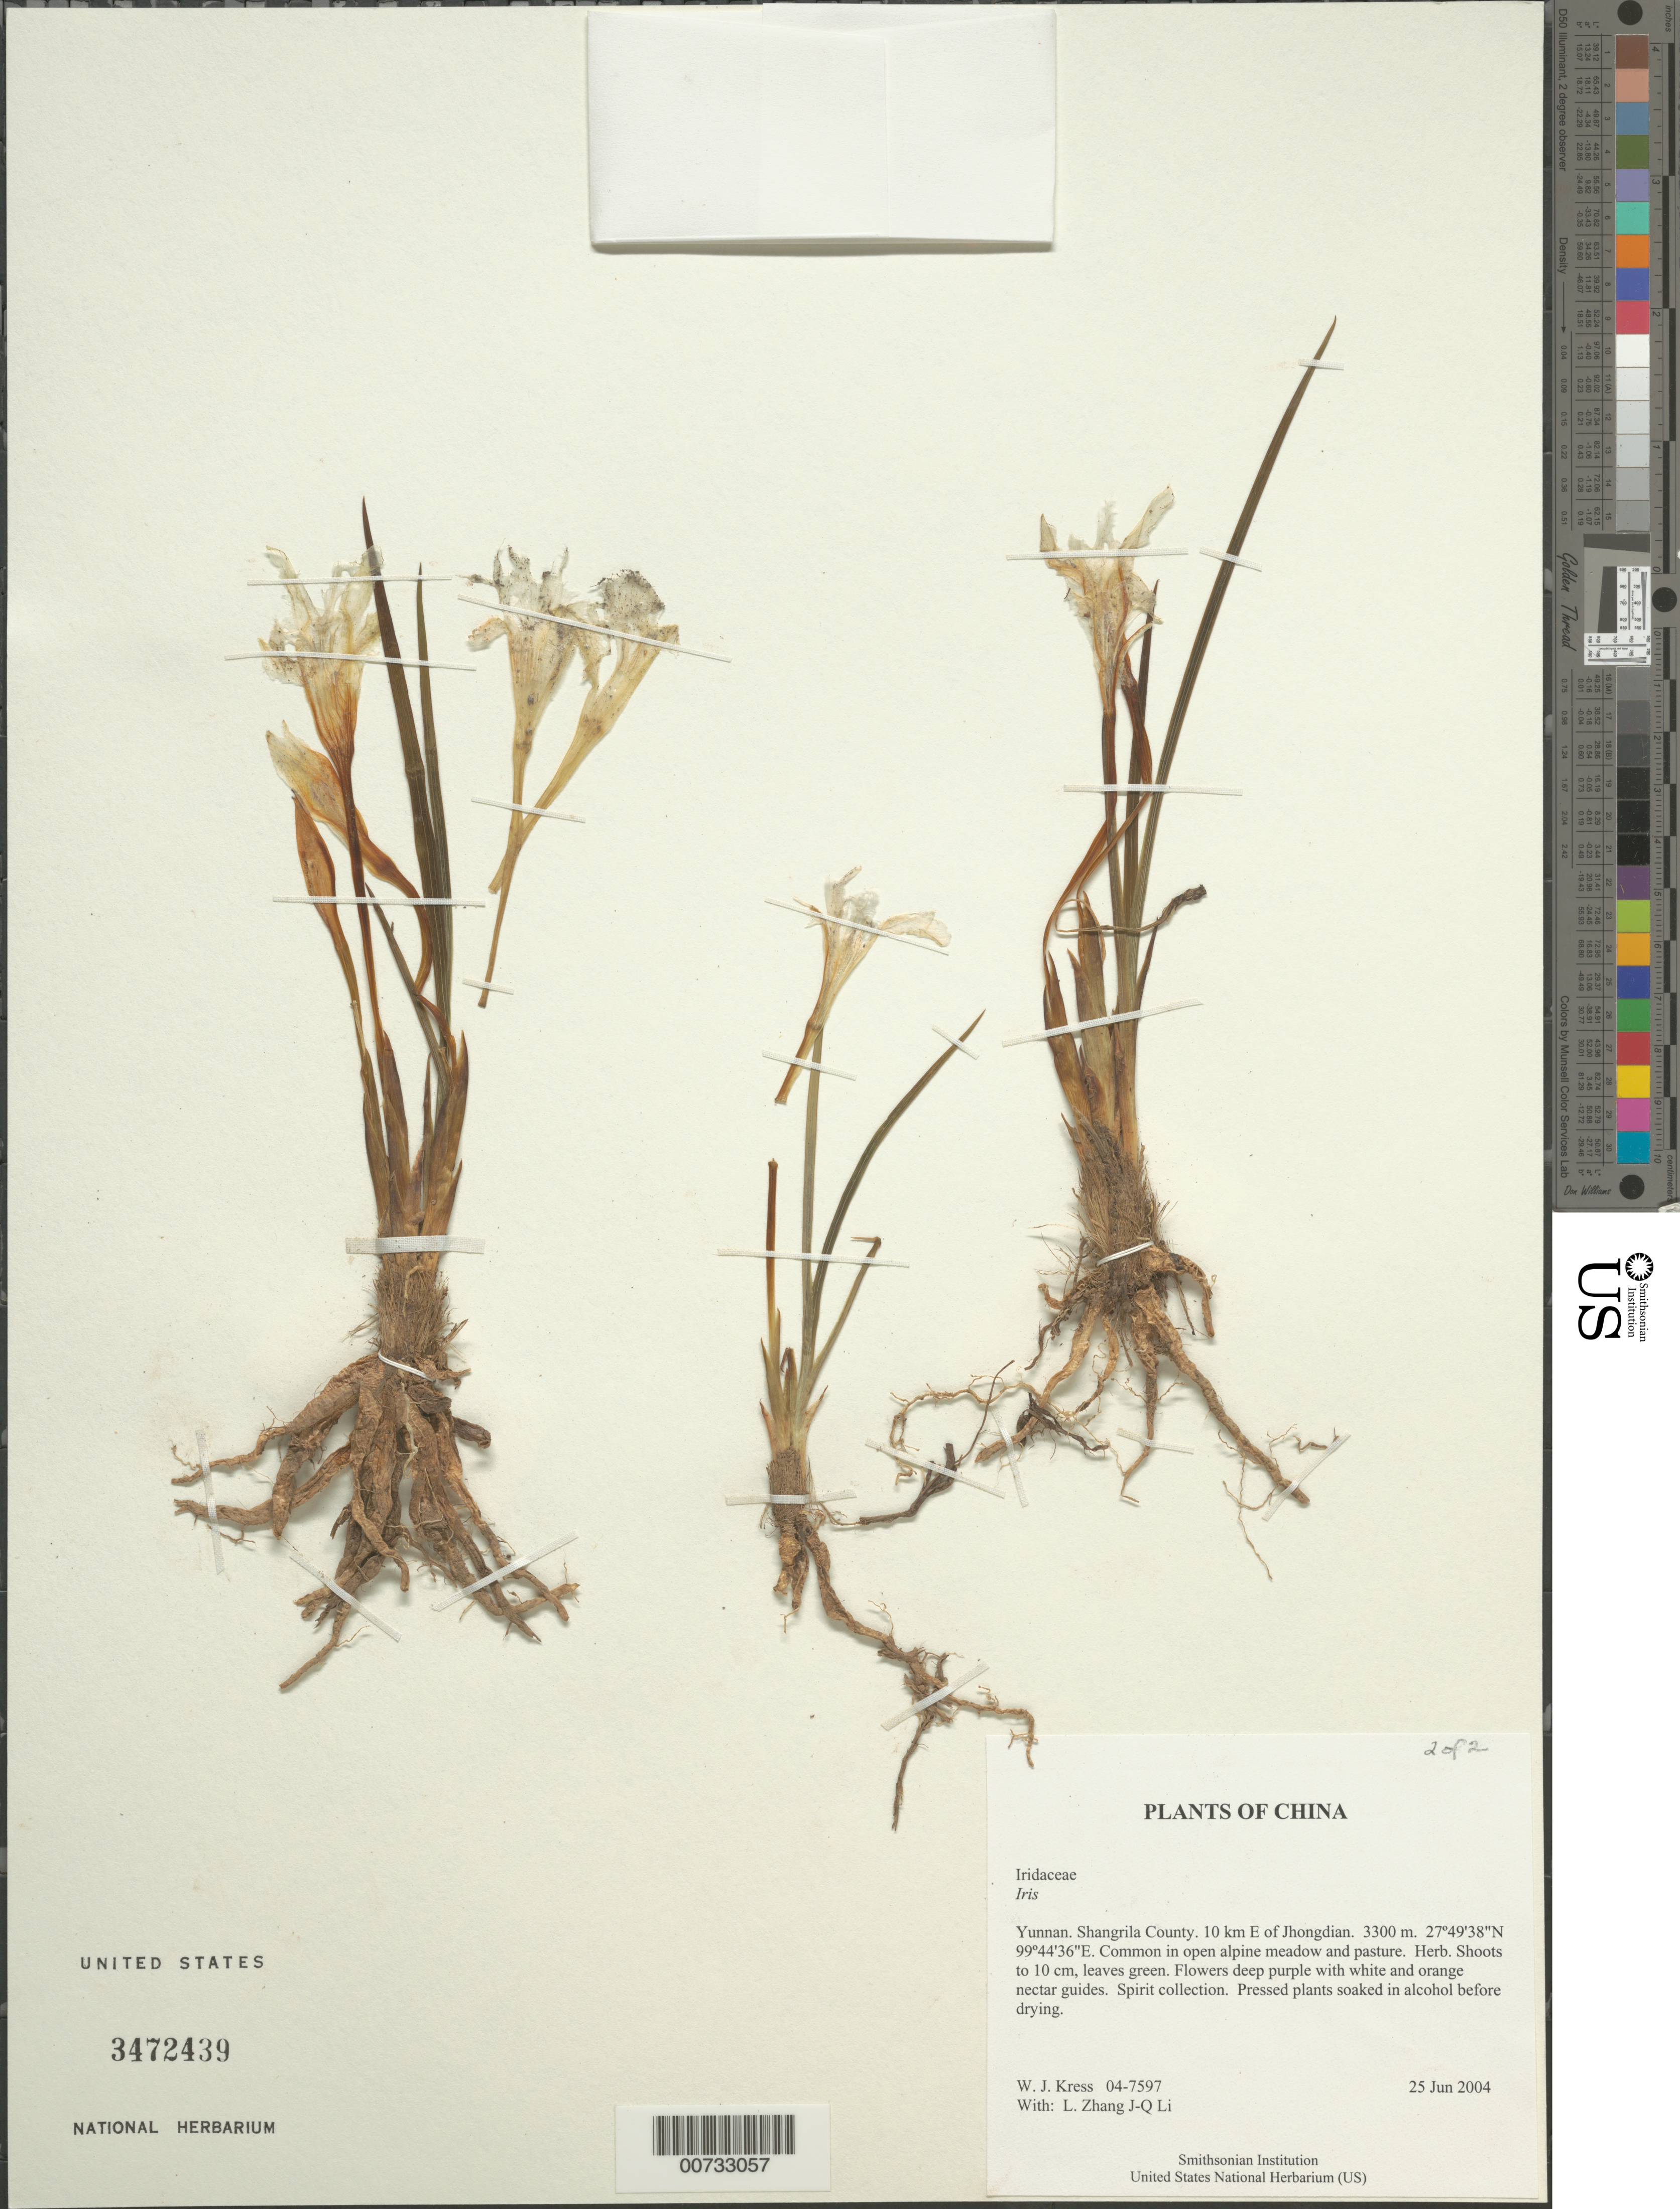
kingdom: Plantae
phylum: Tracheophyta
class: Liliopsida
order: Asparagales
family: Iridaceae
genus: Iris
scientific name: Iris sp.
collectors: W. J. Kress, J.-Q. Li & L. B. Zhang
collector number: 04-7597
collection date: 2004-06-25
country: China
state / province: Yunnan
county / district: Shangrila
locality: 10 km E of Jhongdian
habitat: Common in open alpine meadow and pasture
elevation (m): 3300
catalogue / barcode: US 3472439